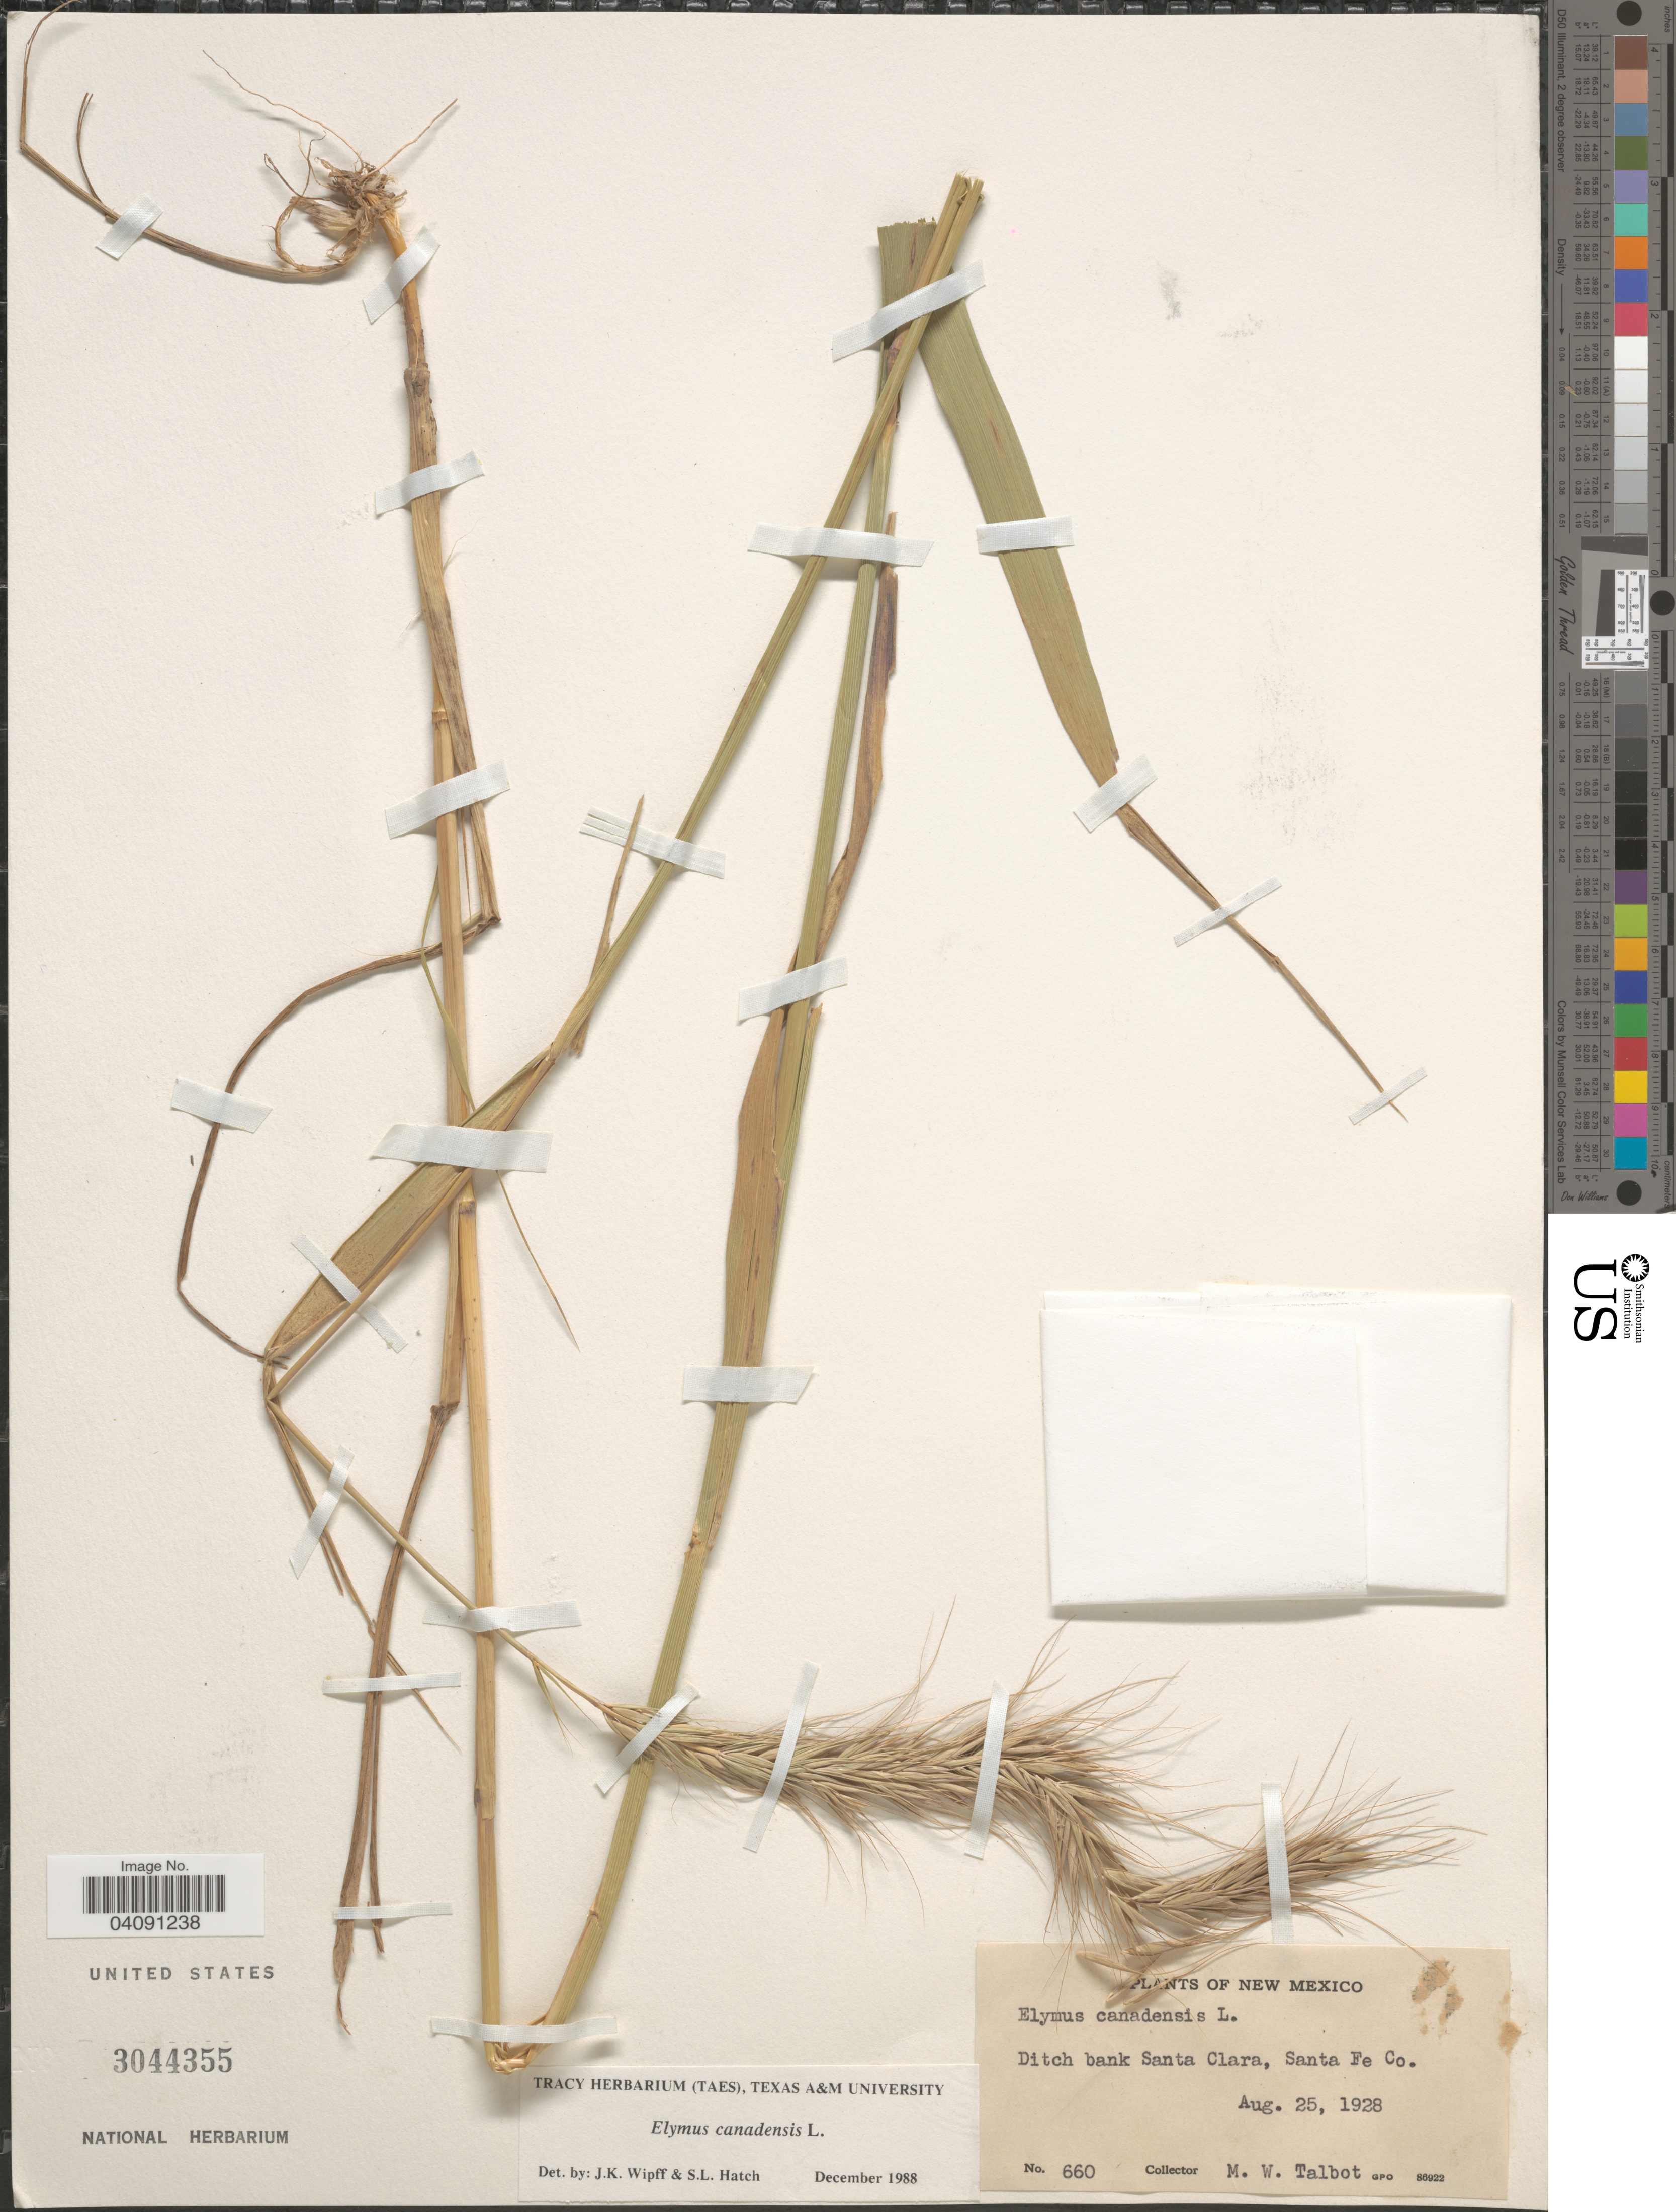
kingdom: Plantae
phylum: Tracheophyta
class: Liliopsida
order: Poales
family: Poaceae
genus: Elymus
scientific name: Elymus canadensis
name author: L.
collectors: M. Talbot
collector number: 660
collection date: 1928-08-25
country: United States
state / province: New Mexico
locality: Ditch bank Santa Clara, Santa Fe Co.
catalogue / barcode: US 3044355